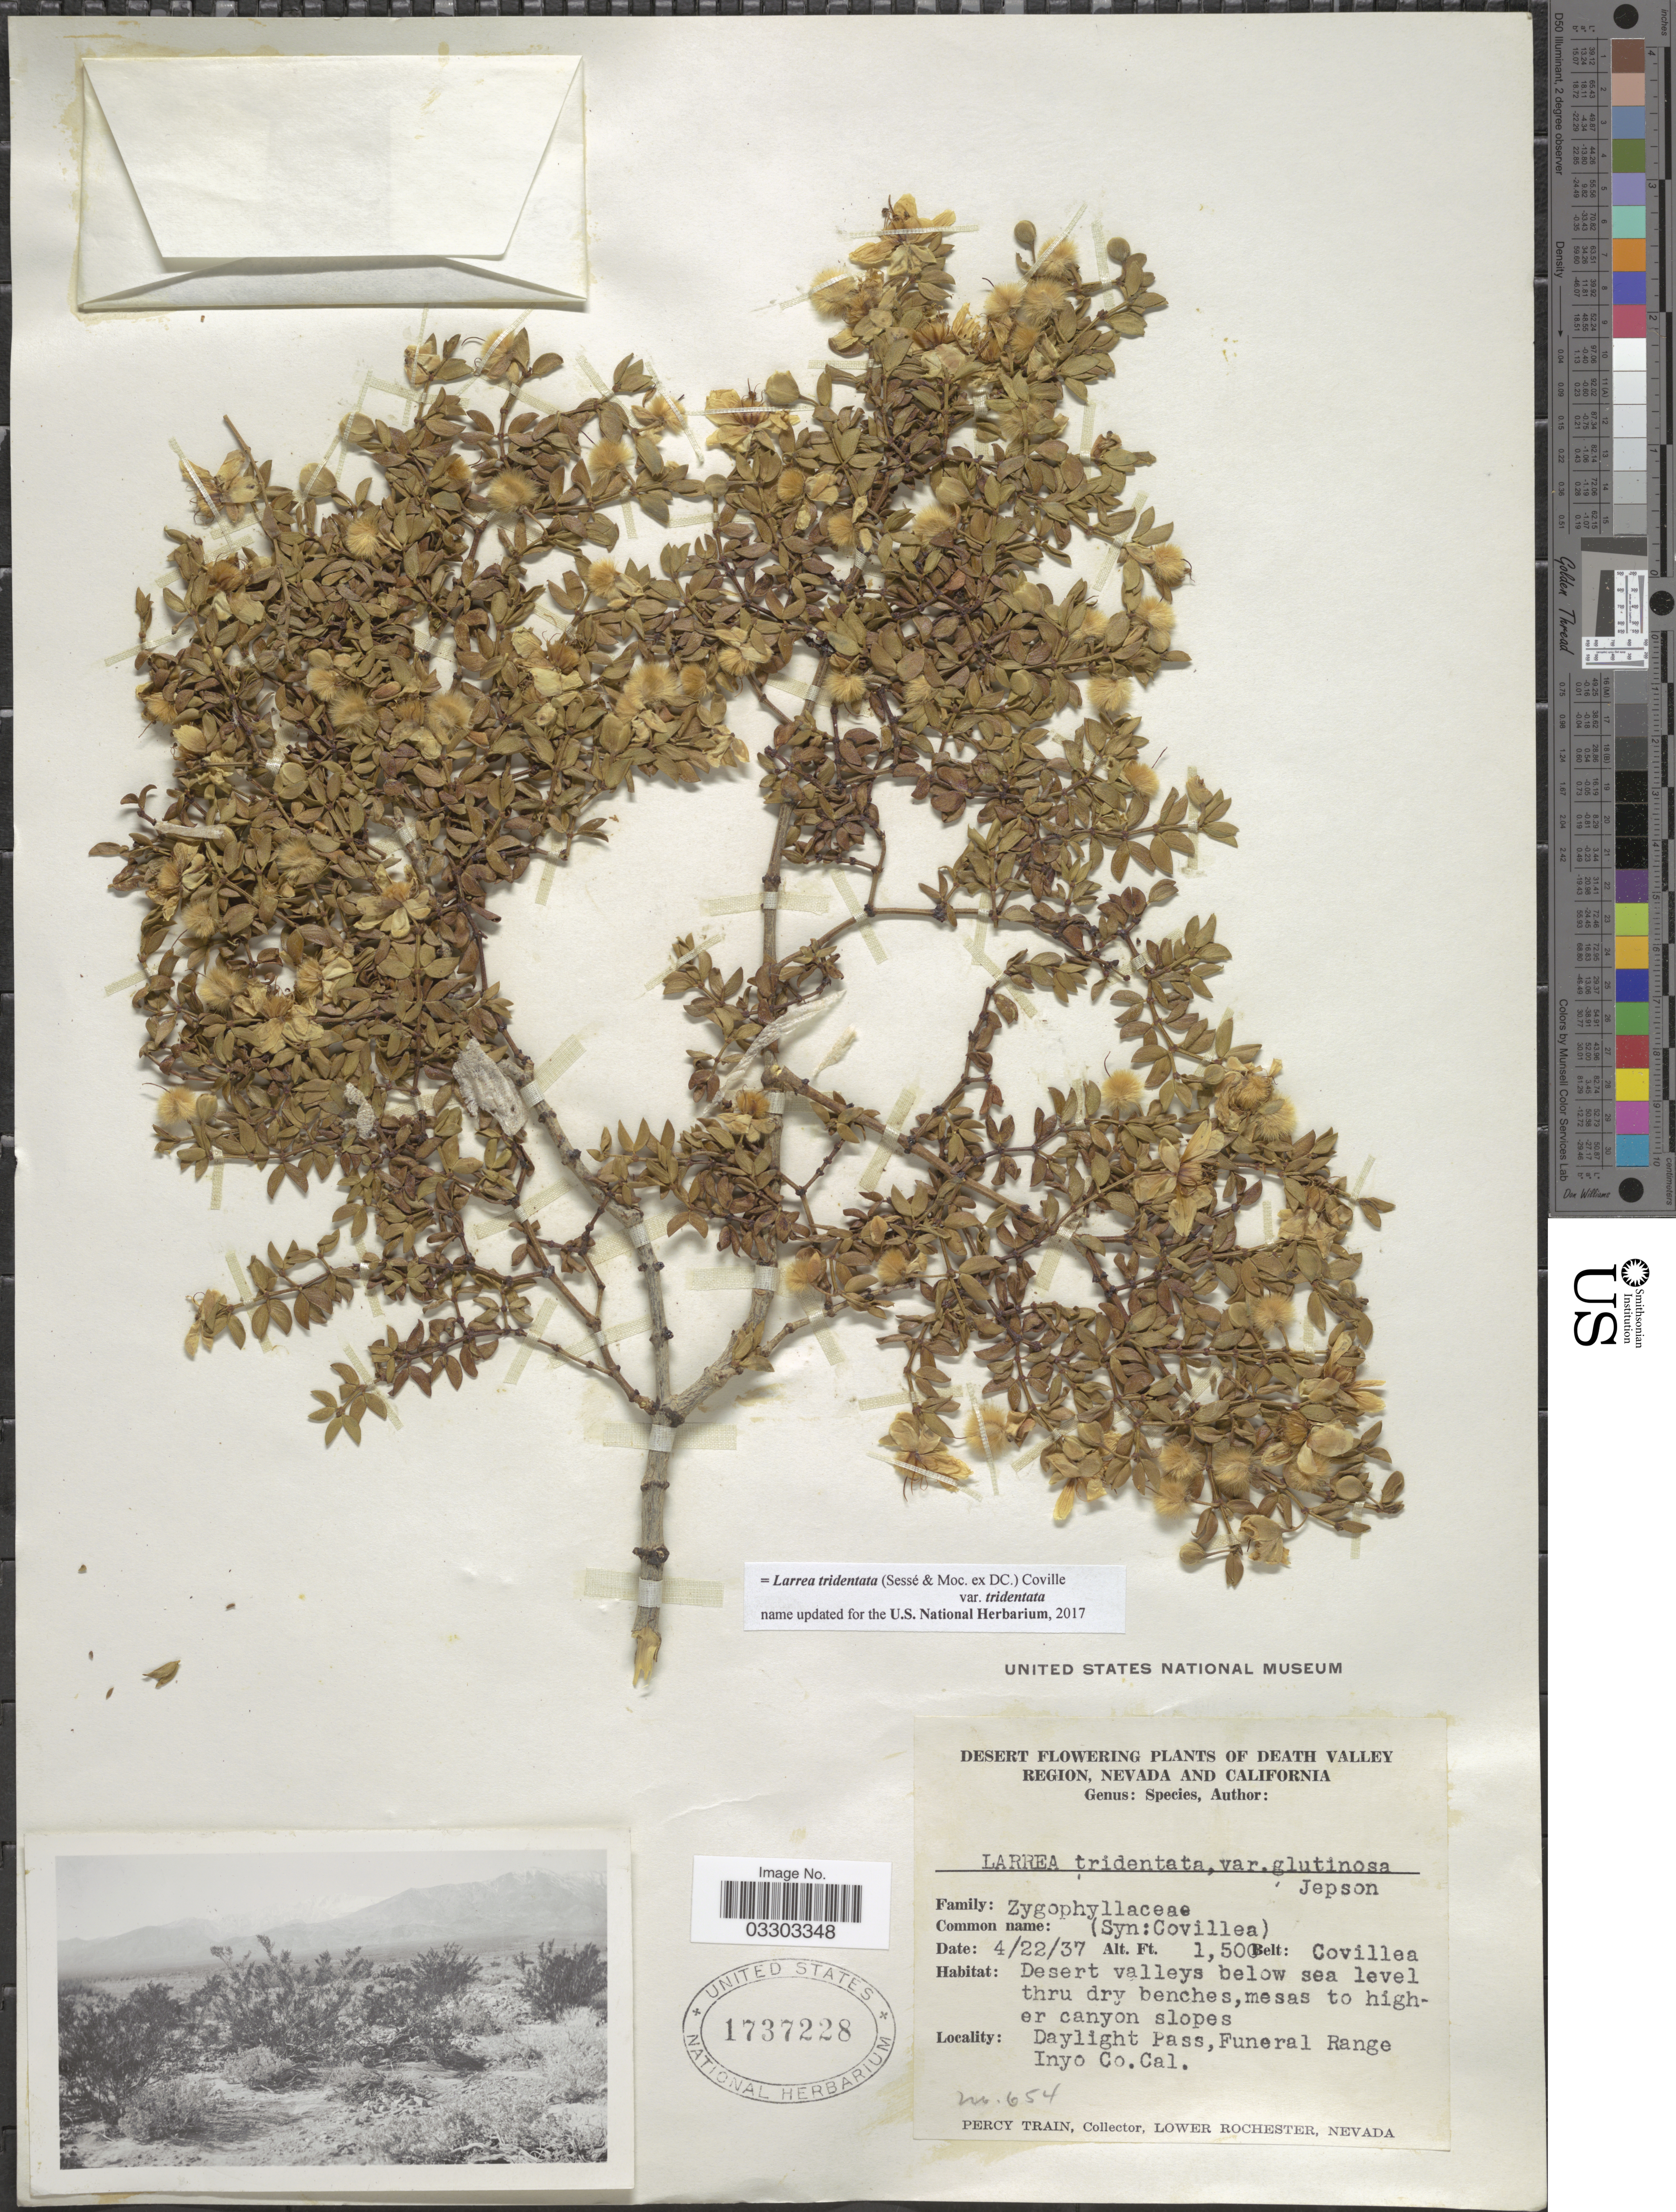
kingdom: Plantae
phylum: Tracheophyta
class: Magnoliopsida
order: Zygophyllales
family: Zygophyllaceae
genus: Larrea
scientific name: Larrea tridentata var. tridentata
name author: (Sessé & Moc. ex DC.) Coville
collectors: P. Train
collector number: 654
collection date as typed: Transcribed d/m/y: 22/4/37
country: United States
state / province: California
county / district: Inyo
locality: Death Valley. Desert valleys below sea level. Daylight Pass, Funeral Range, Inyo Co.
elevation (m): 457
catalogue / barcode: US 1737228